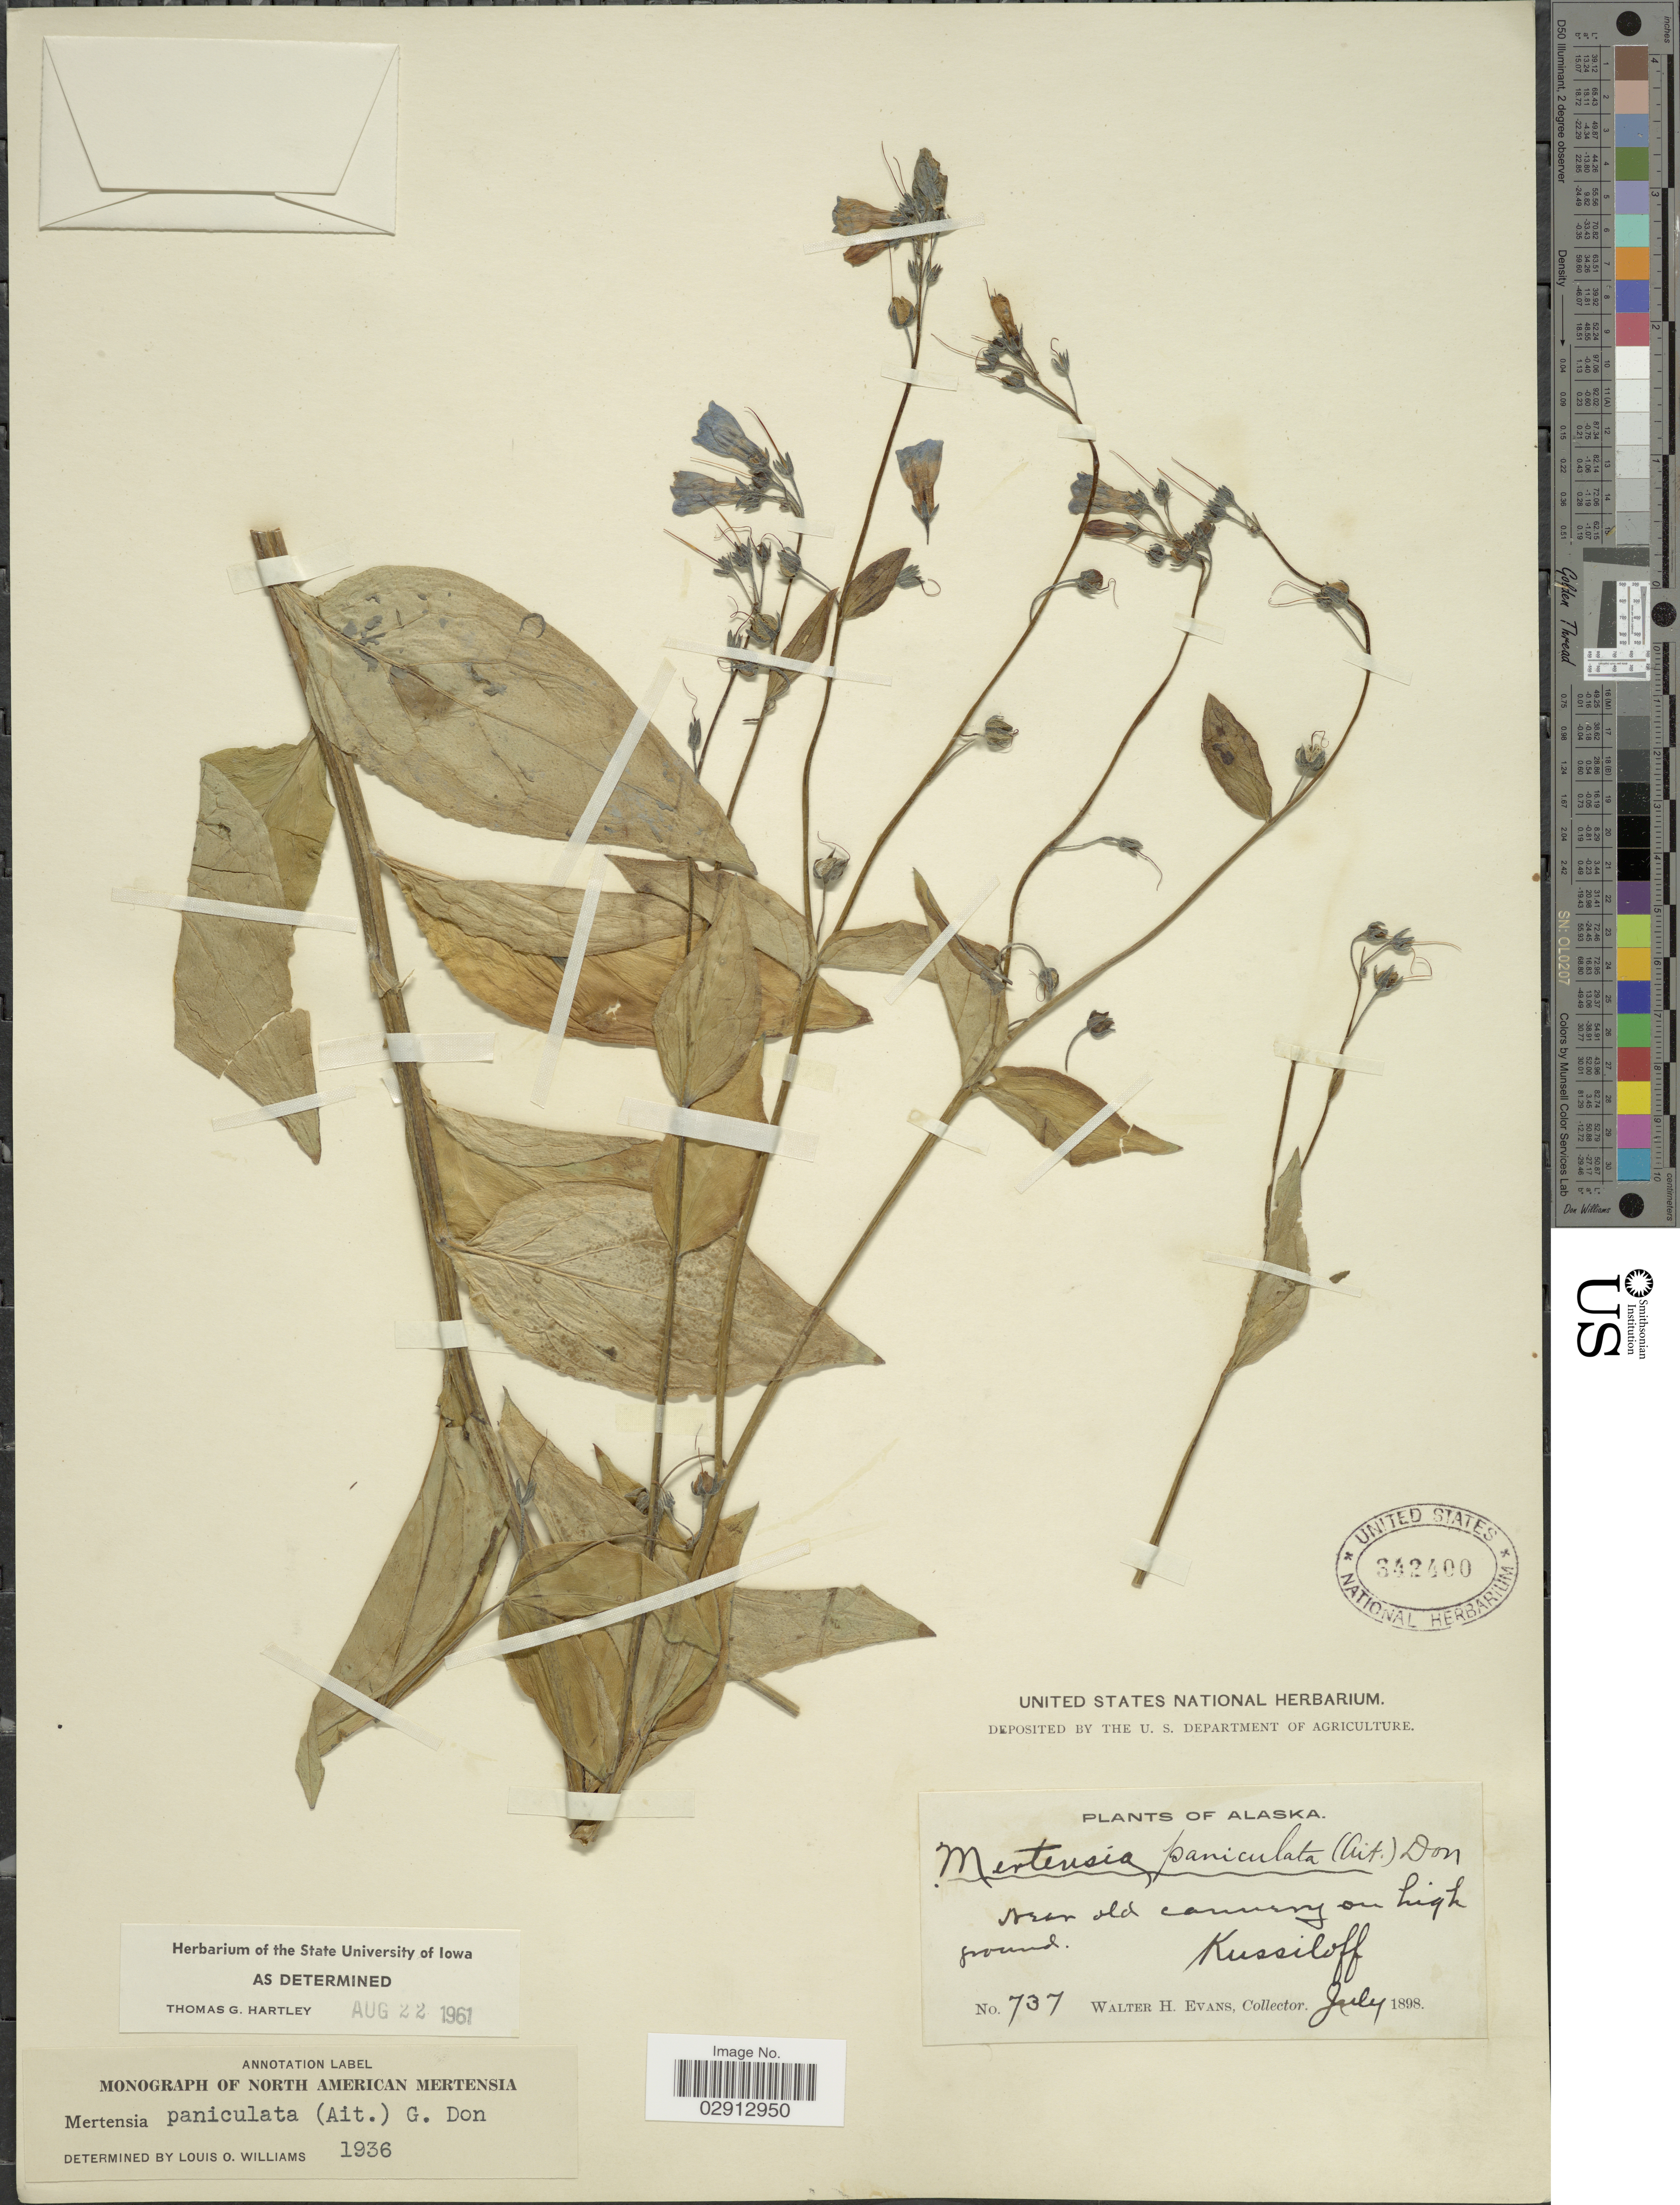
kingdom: Plantae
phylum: Tracheophyta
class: Magnoliopsida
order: Boraginales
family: Boraginaceae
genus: Mertensia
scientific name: Mertensia paniculata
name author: (Aiton) G. Don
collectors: W. H. Evans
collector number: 737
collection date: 1898-07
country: United States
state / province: Alaska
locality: Near old cannery on high ground. Kussiloff.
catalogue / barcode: US 342400